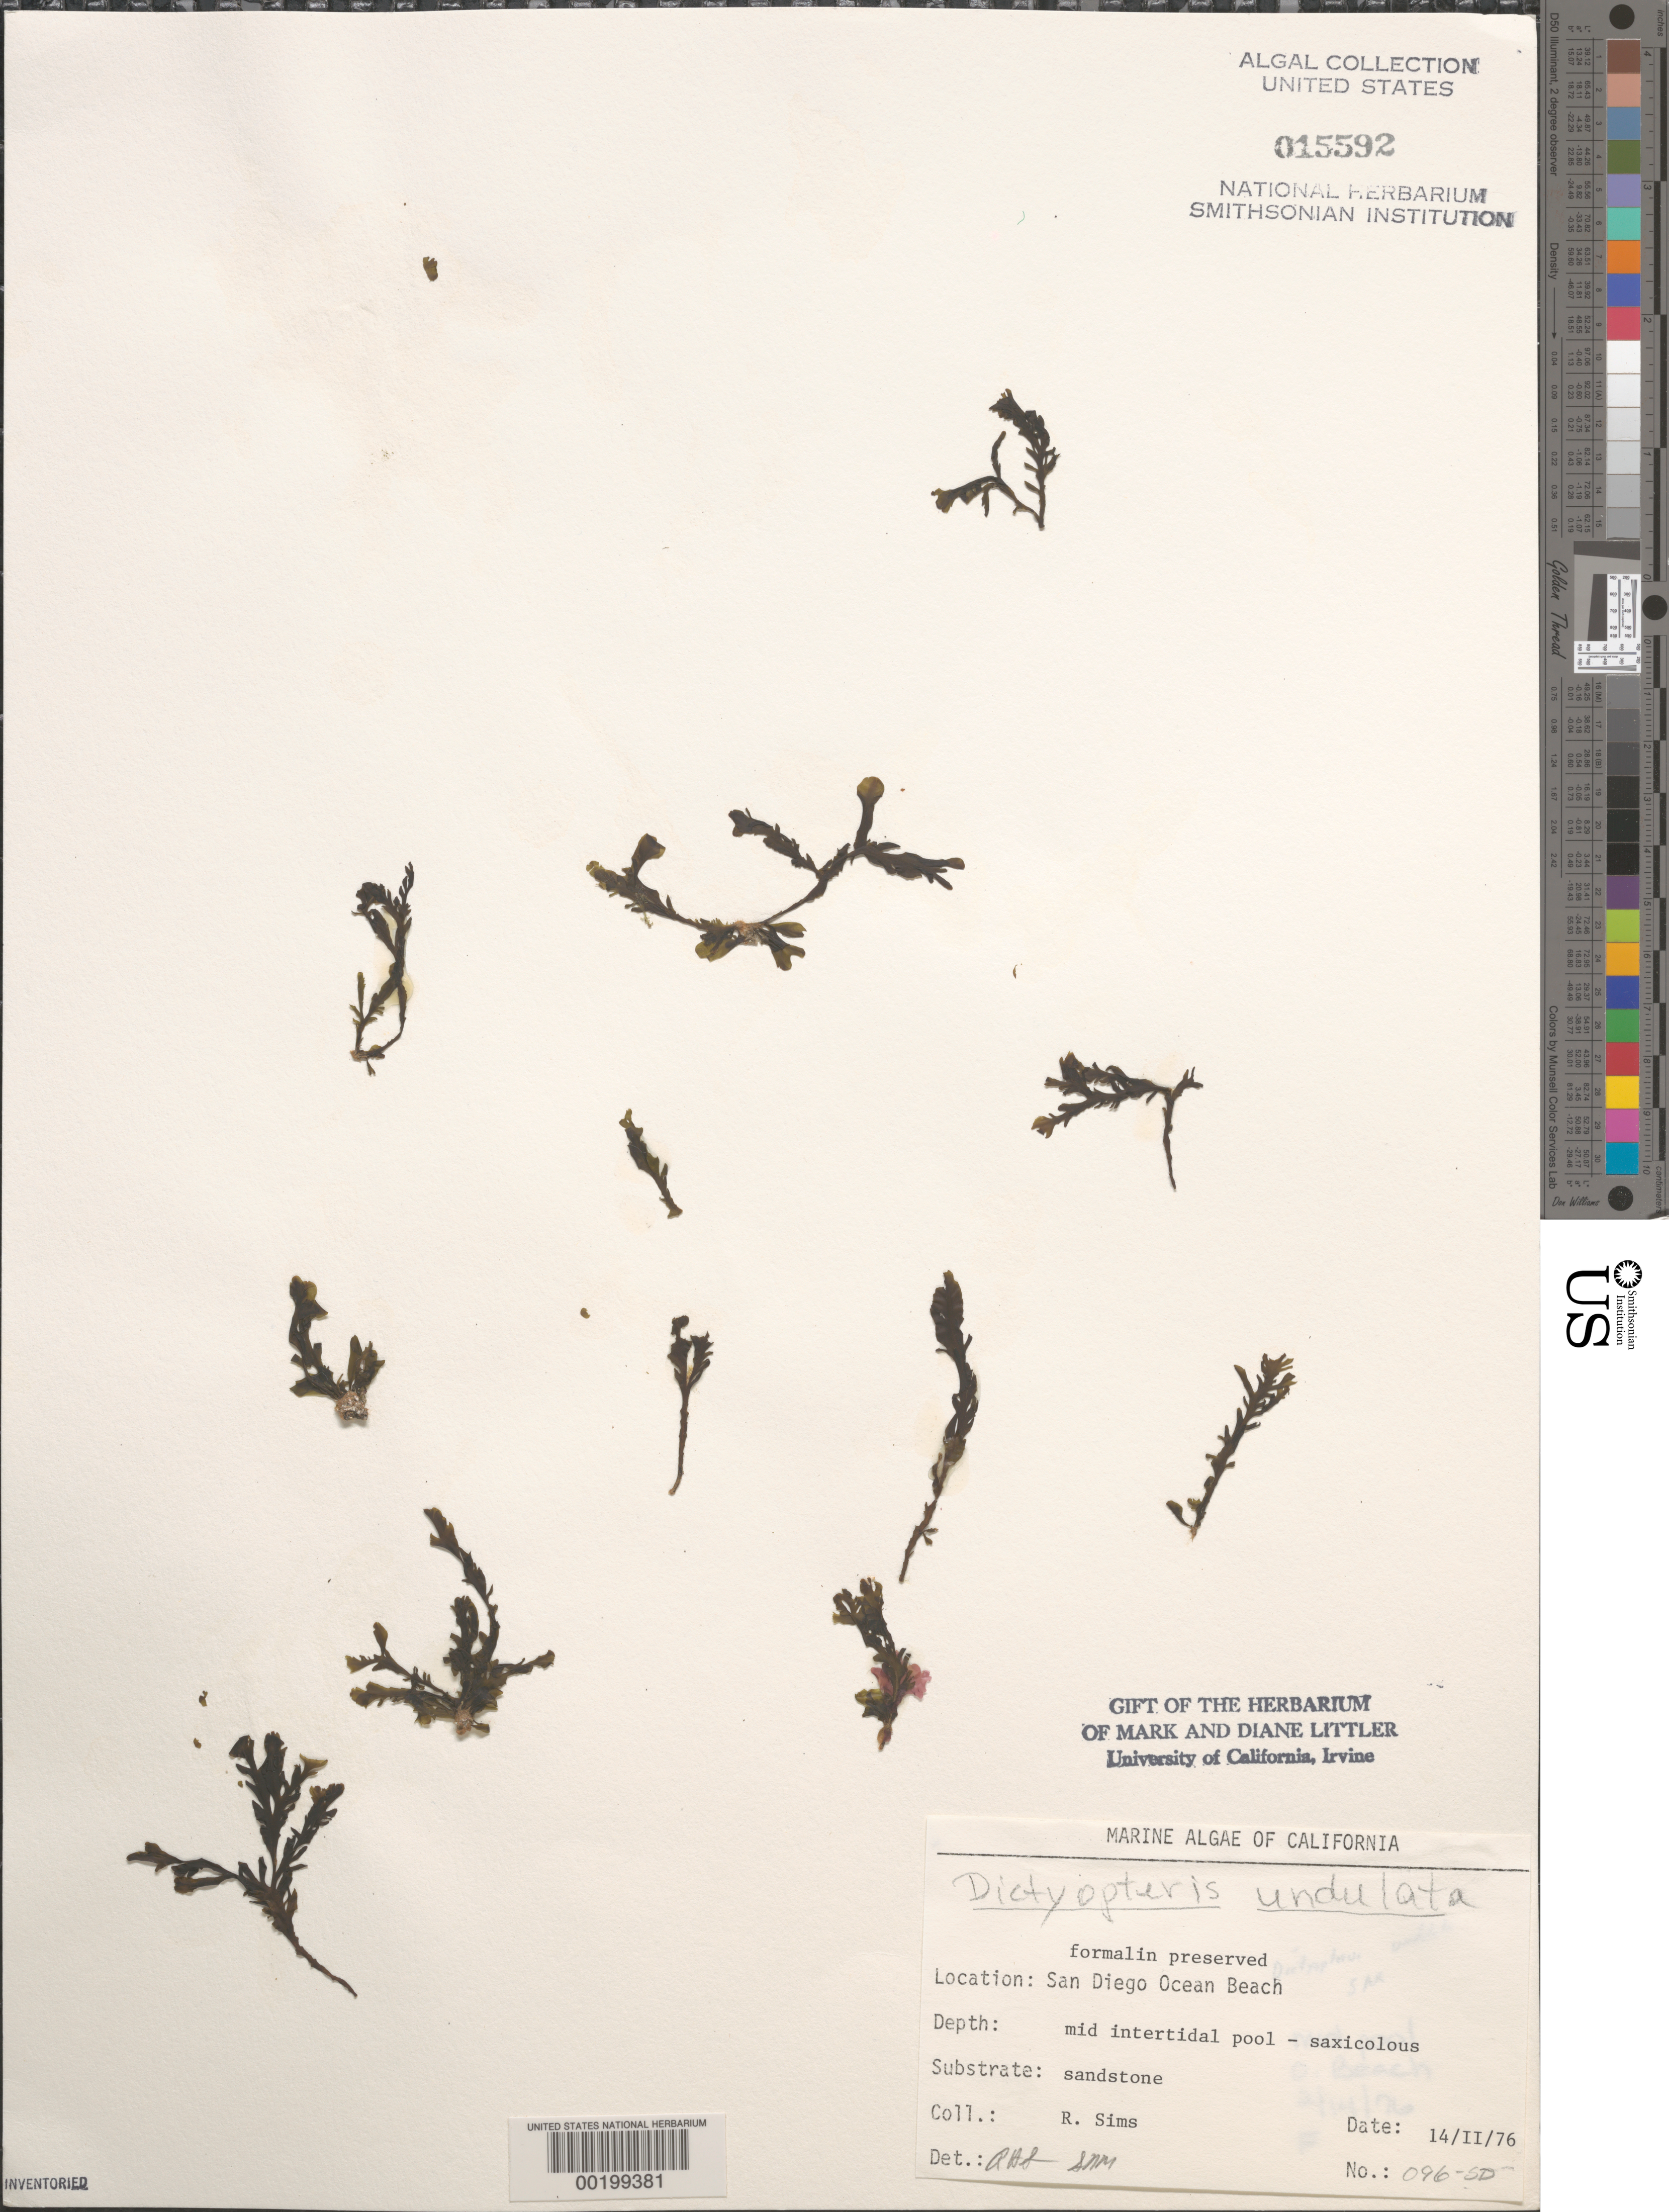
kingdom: Chromista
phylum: Ochrophyta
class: Phaeophyceae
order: Dictyotales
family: Dictyotaceae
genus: Dictyopteris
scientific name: Dictyopteris undulata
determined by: Sims, Robert H.; Murray, S. N.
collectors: R. H. Sims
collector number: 096-sd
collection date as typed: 14 Feb 1976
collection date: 1976-02-14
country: United States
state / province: California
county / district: San Diego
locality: Ocean Beach, end of Del Monte Street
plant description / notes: BLM-SOCALBIGHT Rocky Intertidal Survey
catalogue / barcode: US 15592